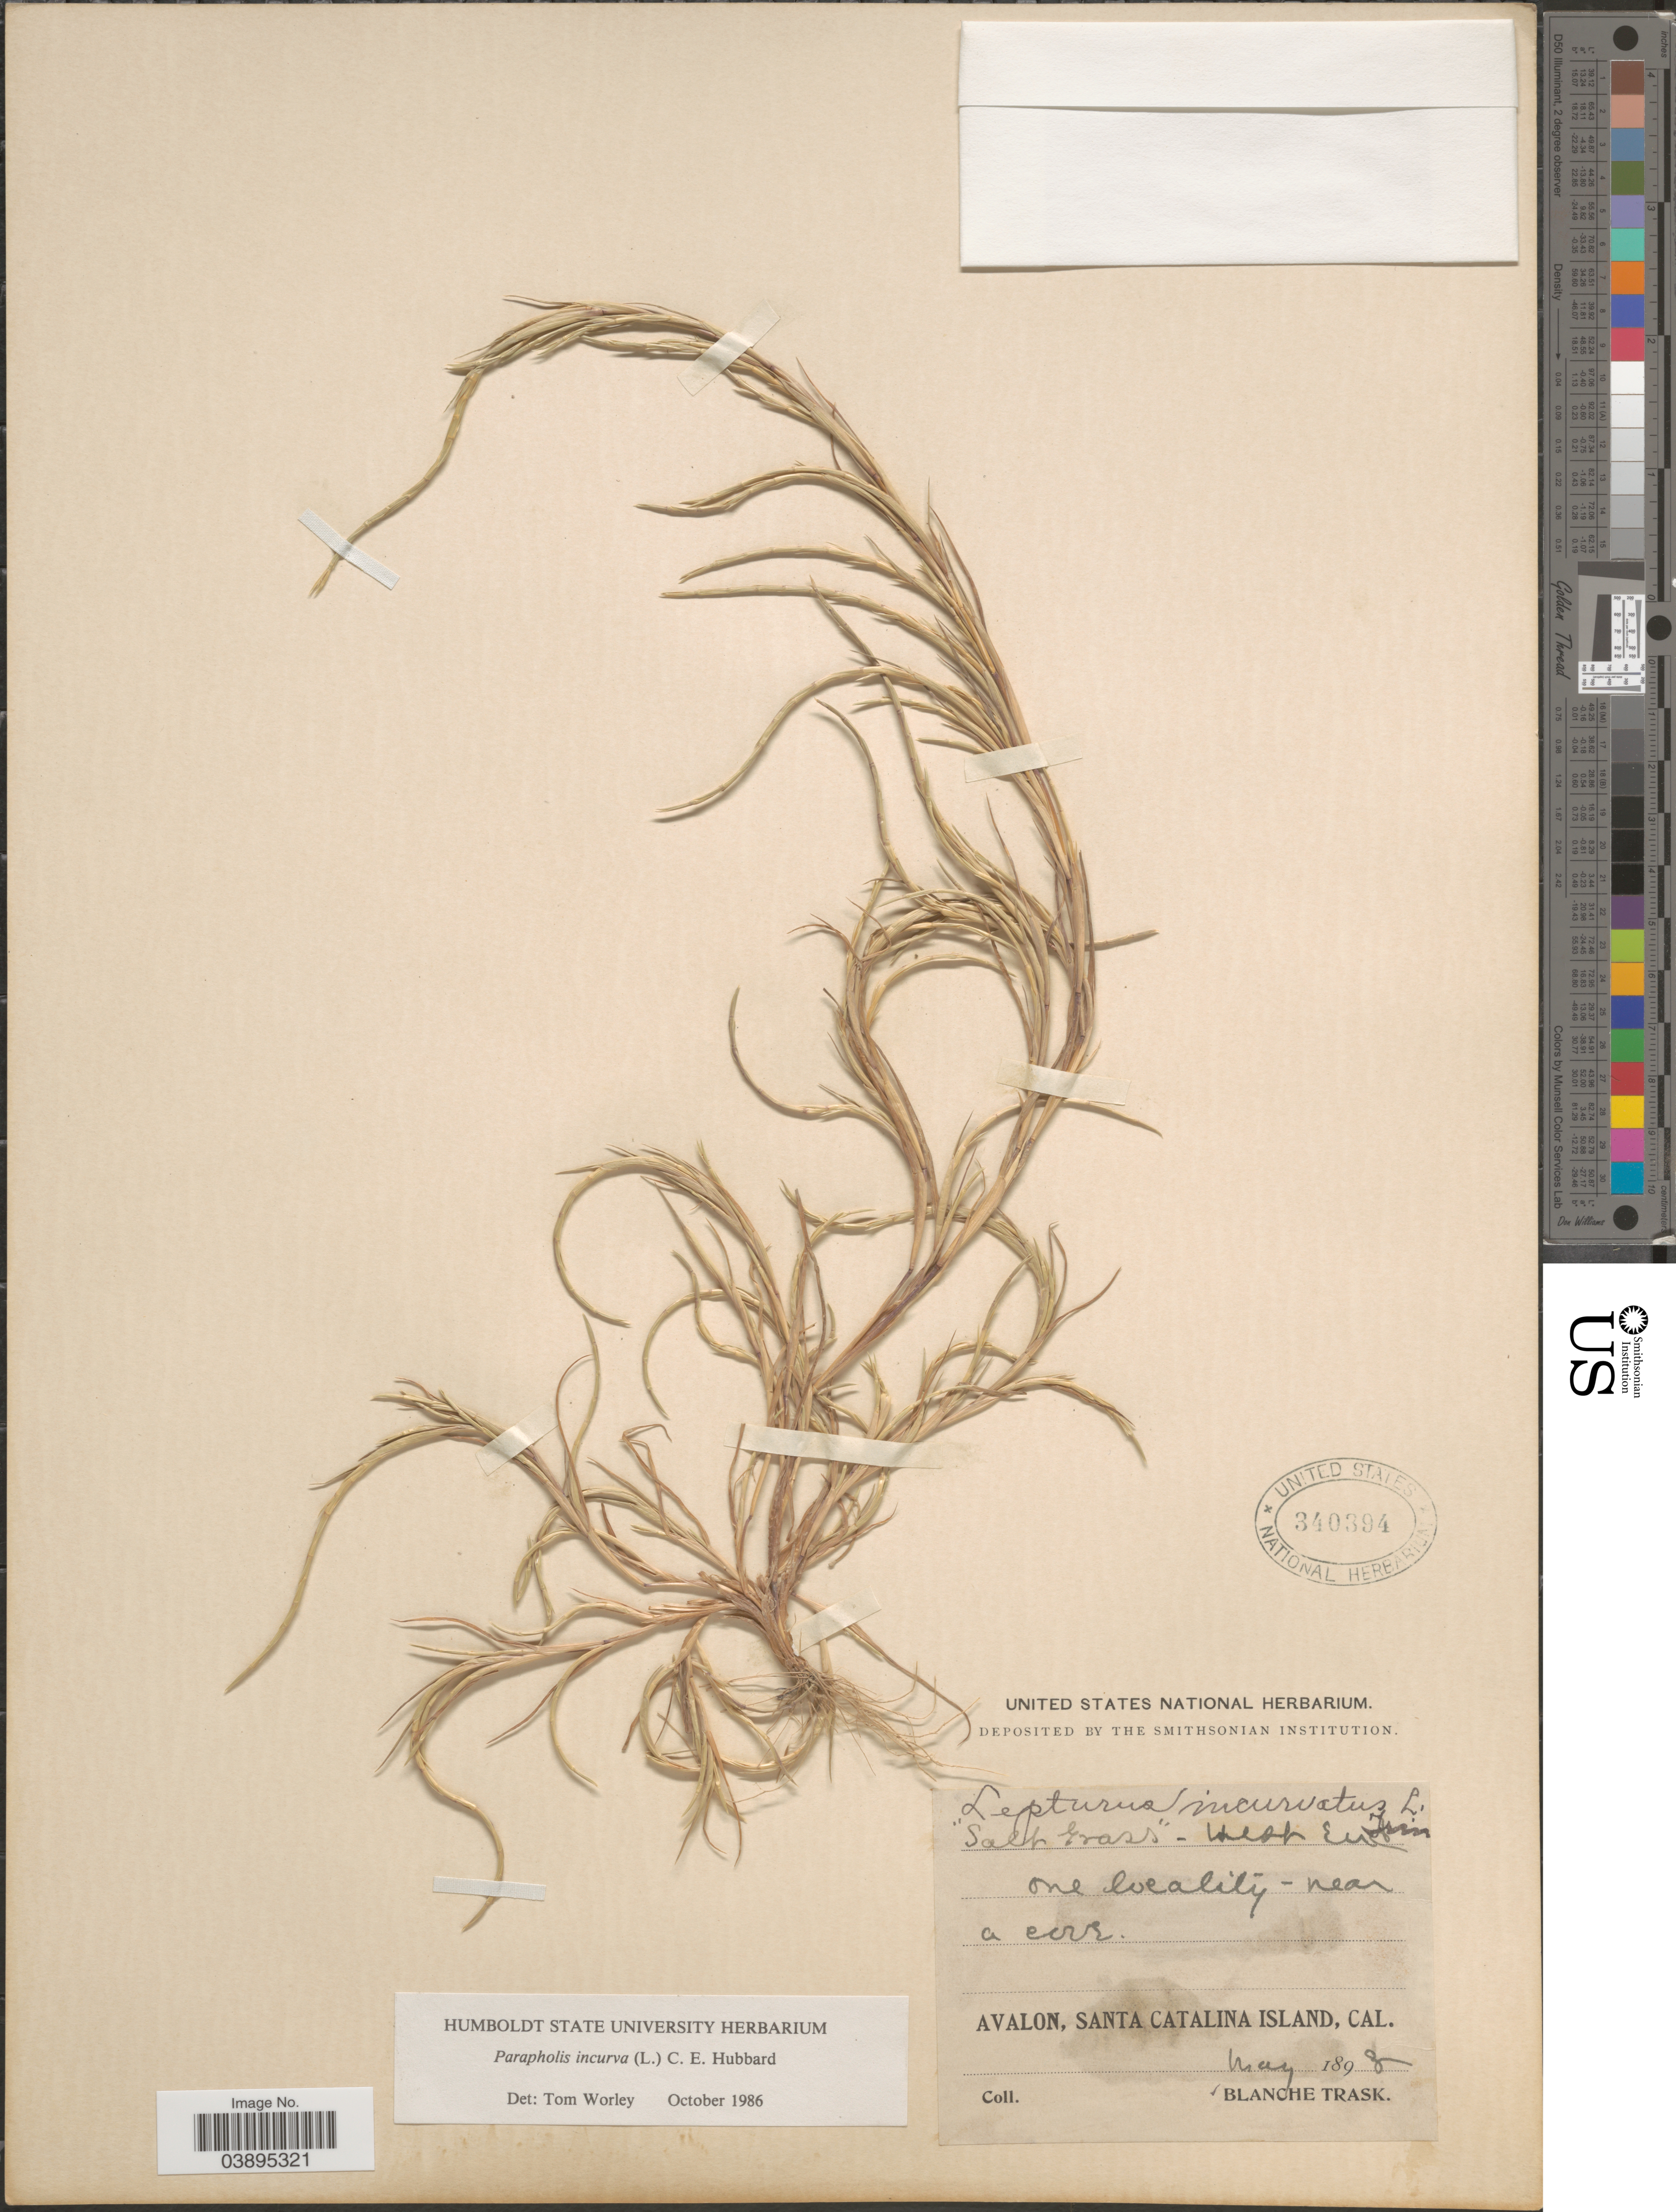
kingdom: Plantae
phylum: Tracheophyta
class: Liliopsida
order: Poales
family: Poaceae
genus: Parapholis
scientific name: Parapholis incurva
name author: (L.) C.E. Hubb.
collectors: B. Trask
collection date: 1898-05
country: United States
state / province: California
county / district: Los Angeles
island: Santa Catalina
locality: Near a cove. Avalon, Santa Catalina Island.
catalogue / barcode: US 340394